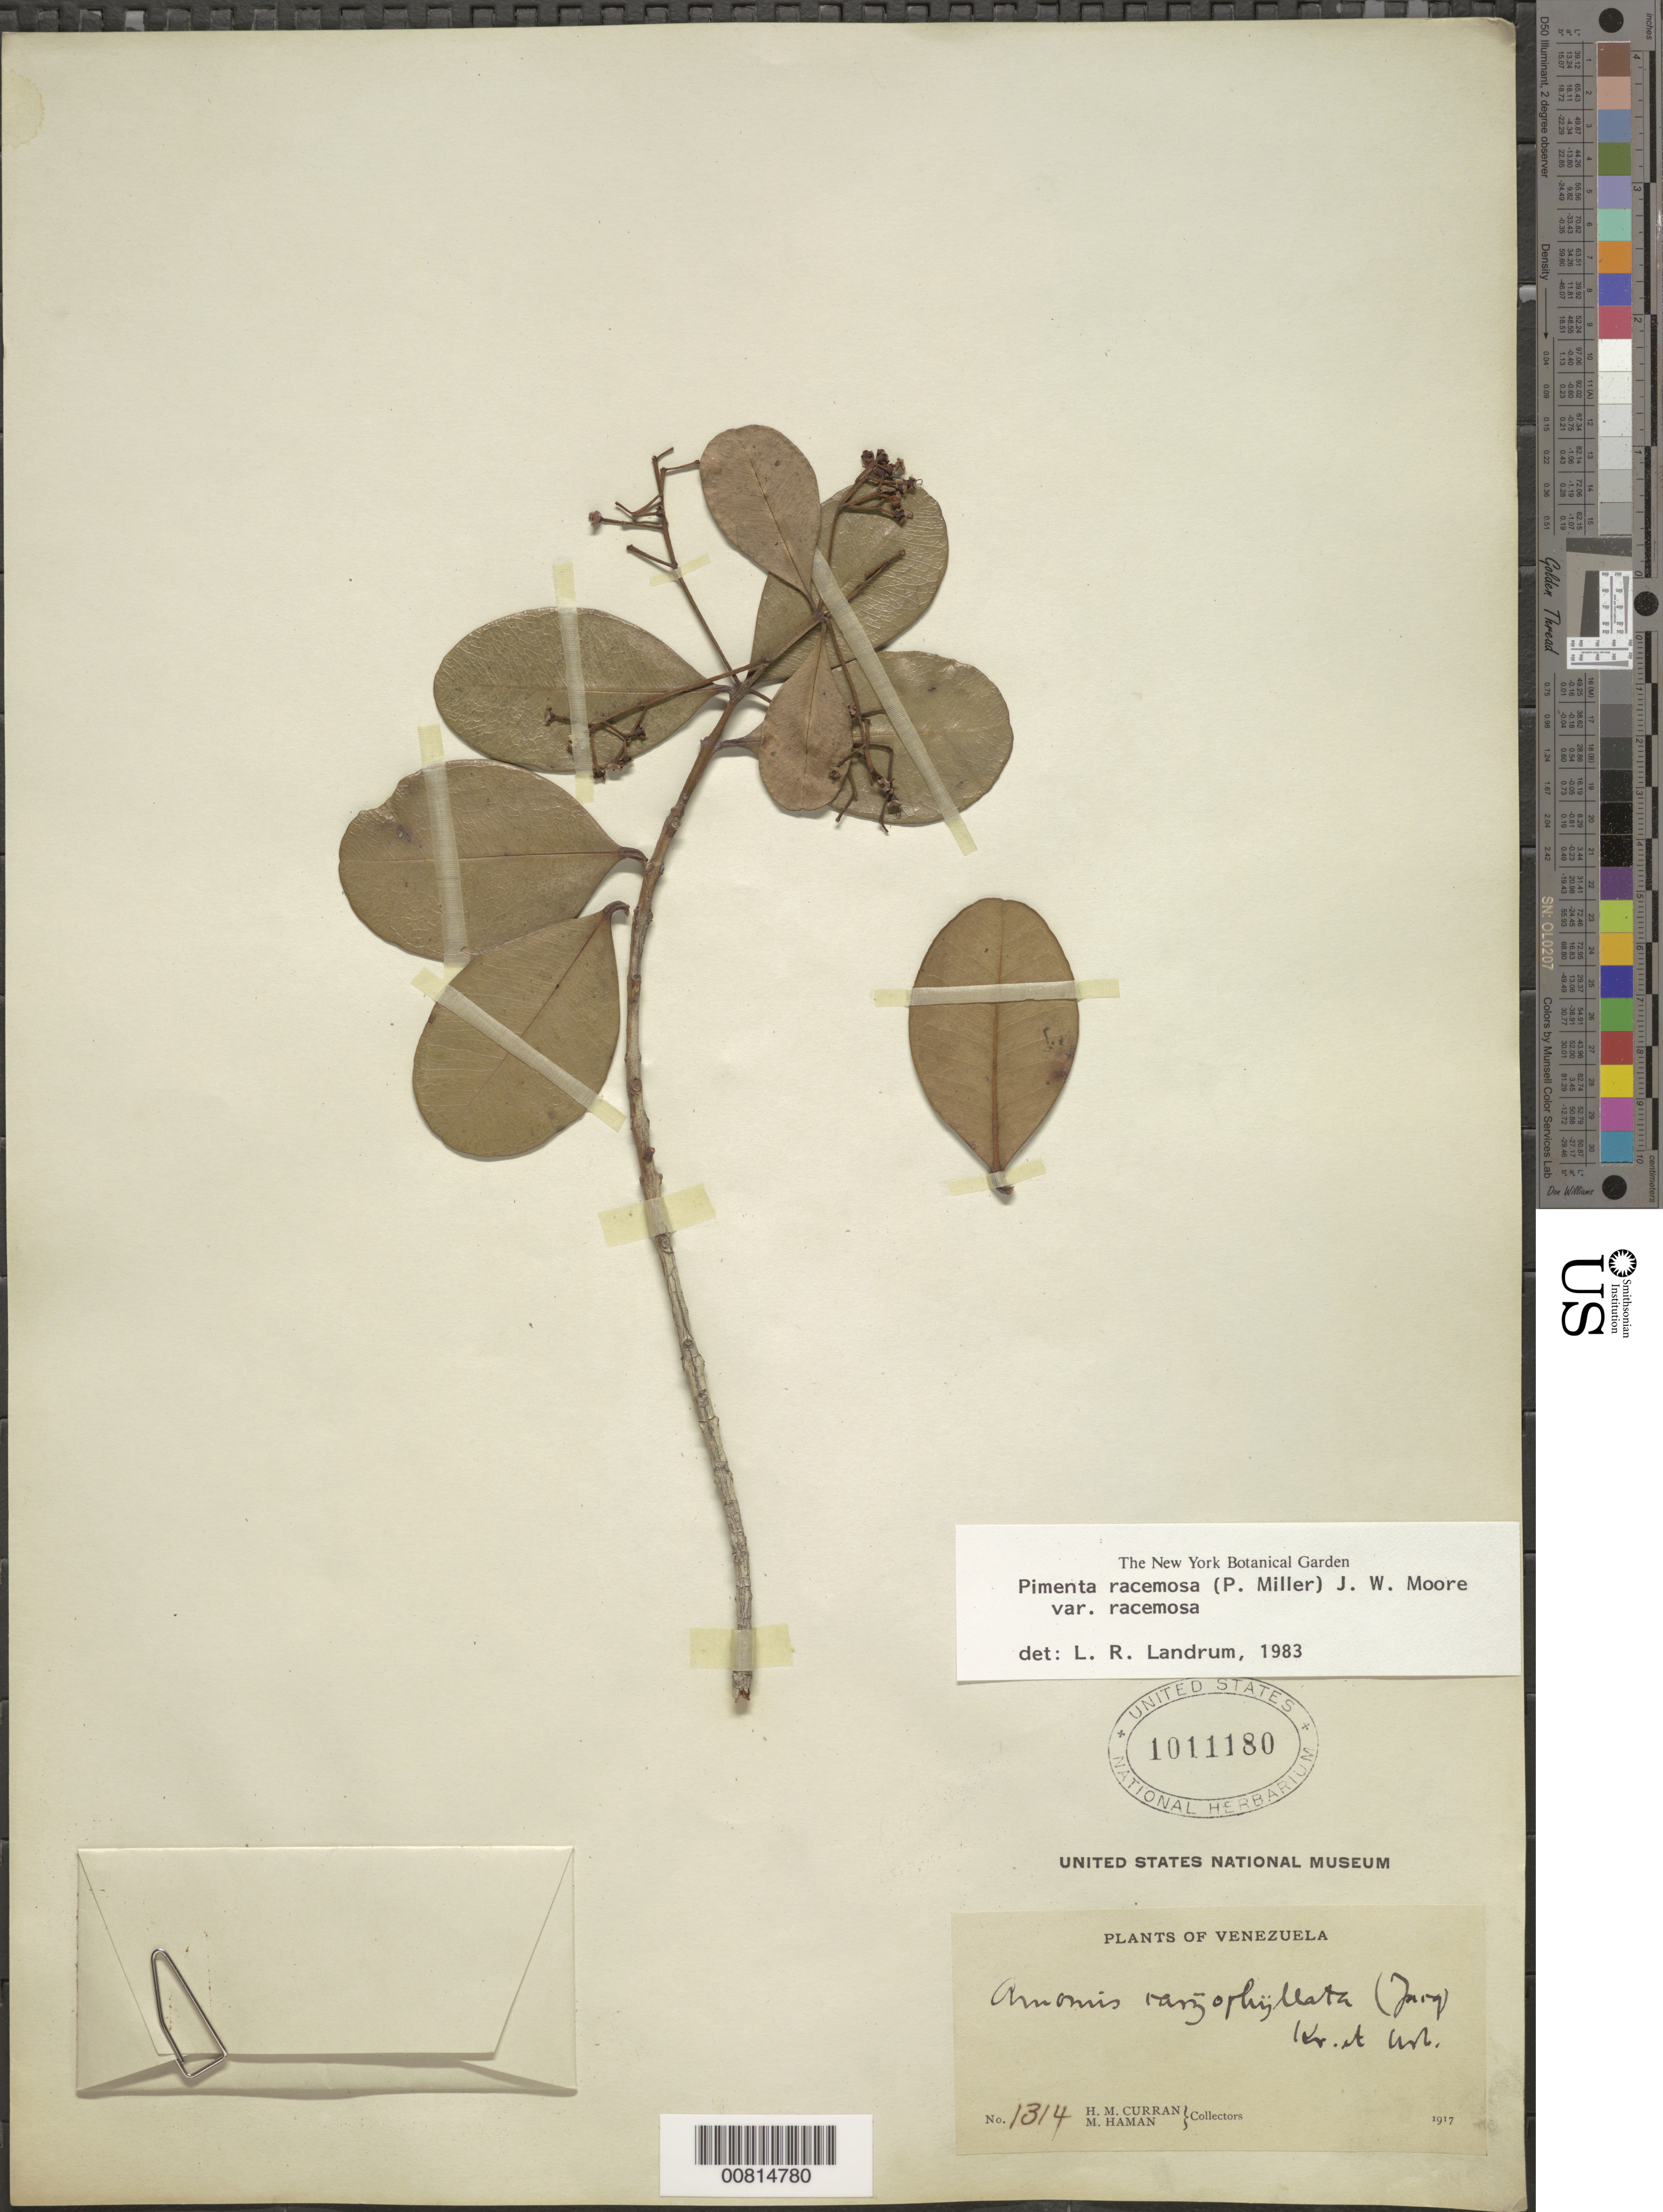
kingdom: Plantae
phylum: Tracheophyta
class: Magnoliopsida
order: Myrtales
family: Myrtaceae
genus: Pimenta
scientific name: Pimenta racemosa var. racemosa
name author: (Mill.) J.W. Moore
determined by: Landrum, L. R.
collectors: H. M. Curran & M. Haman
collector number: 1314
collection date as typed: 1917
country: Venezuela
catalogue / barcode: US 1011180